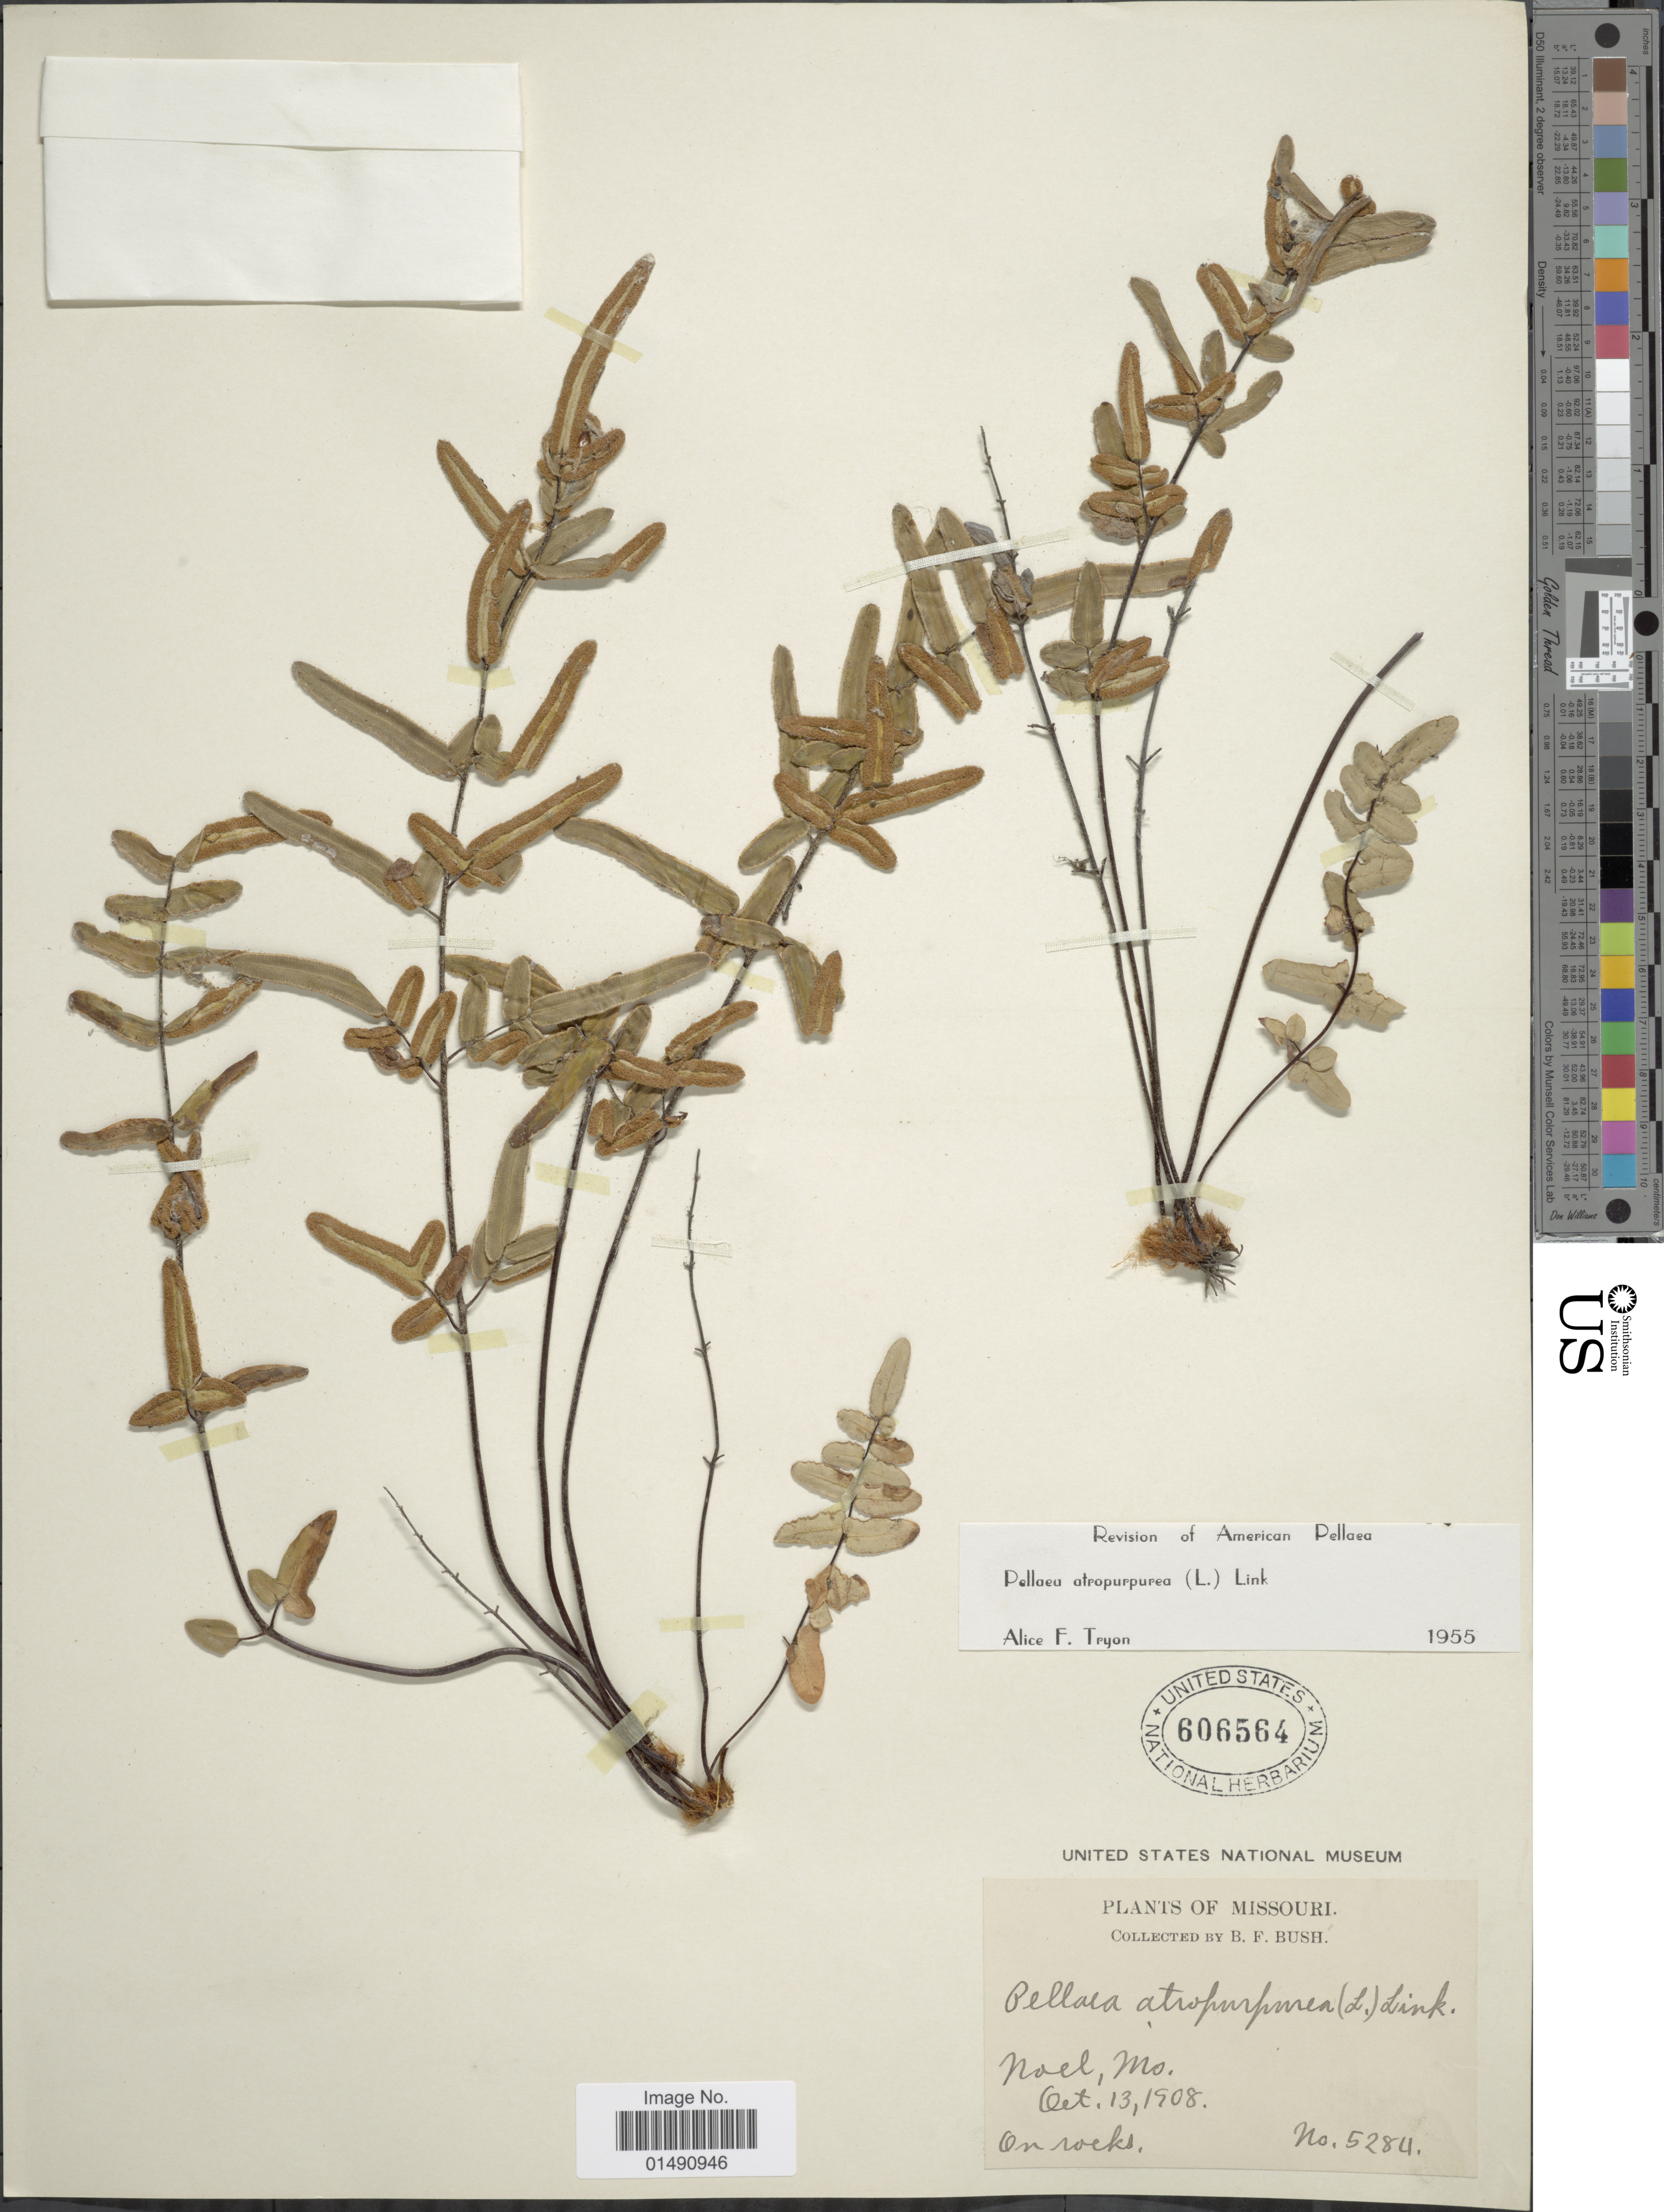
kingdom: Plantae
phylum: Tracheophyta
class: Polypodiopsida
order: Polypodiales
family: Pteridaceae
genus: Pellaea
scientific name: Pellaea atropurpurea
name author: (L.) Link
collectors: B. F. Bush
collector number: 5284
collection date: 1908-10-13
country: United States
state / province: Missouri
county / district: McDonald County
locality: Noel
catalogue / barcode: US 606564